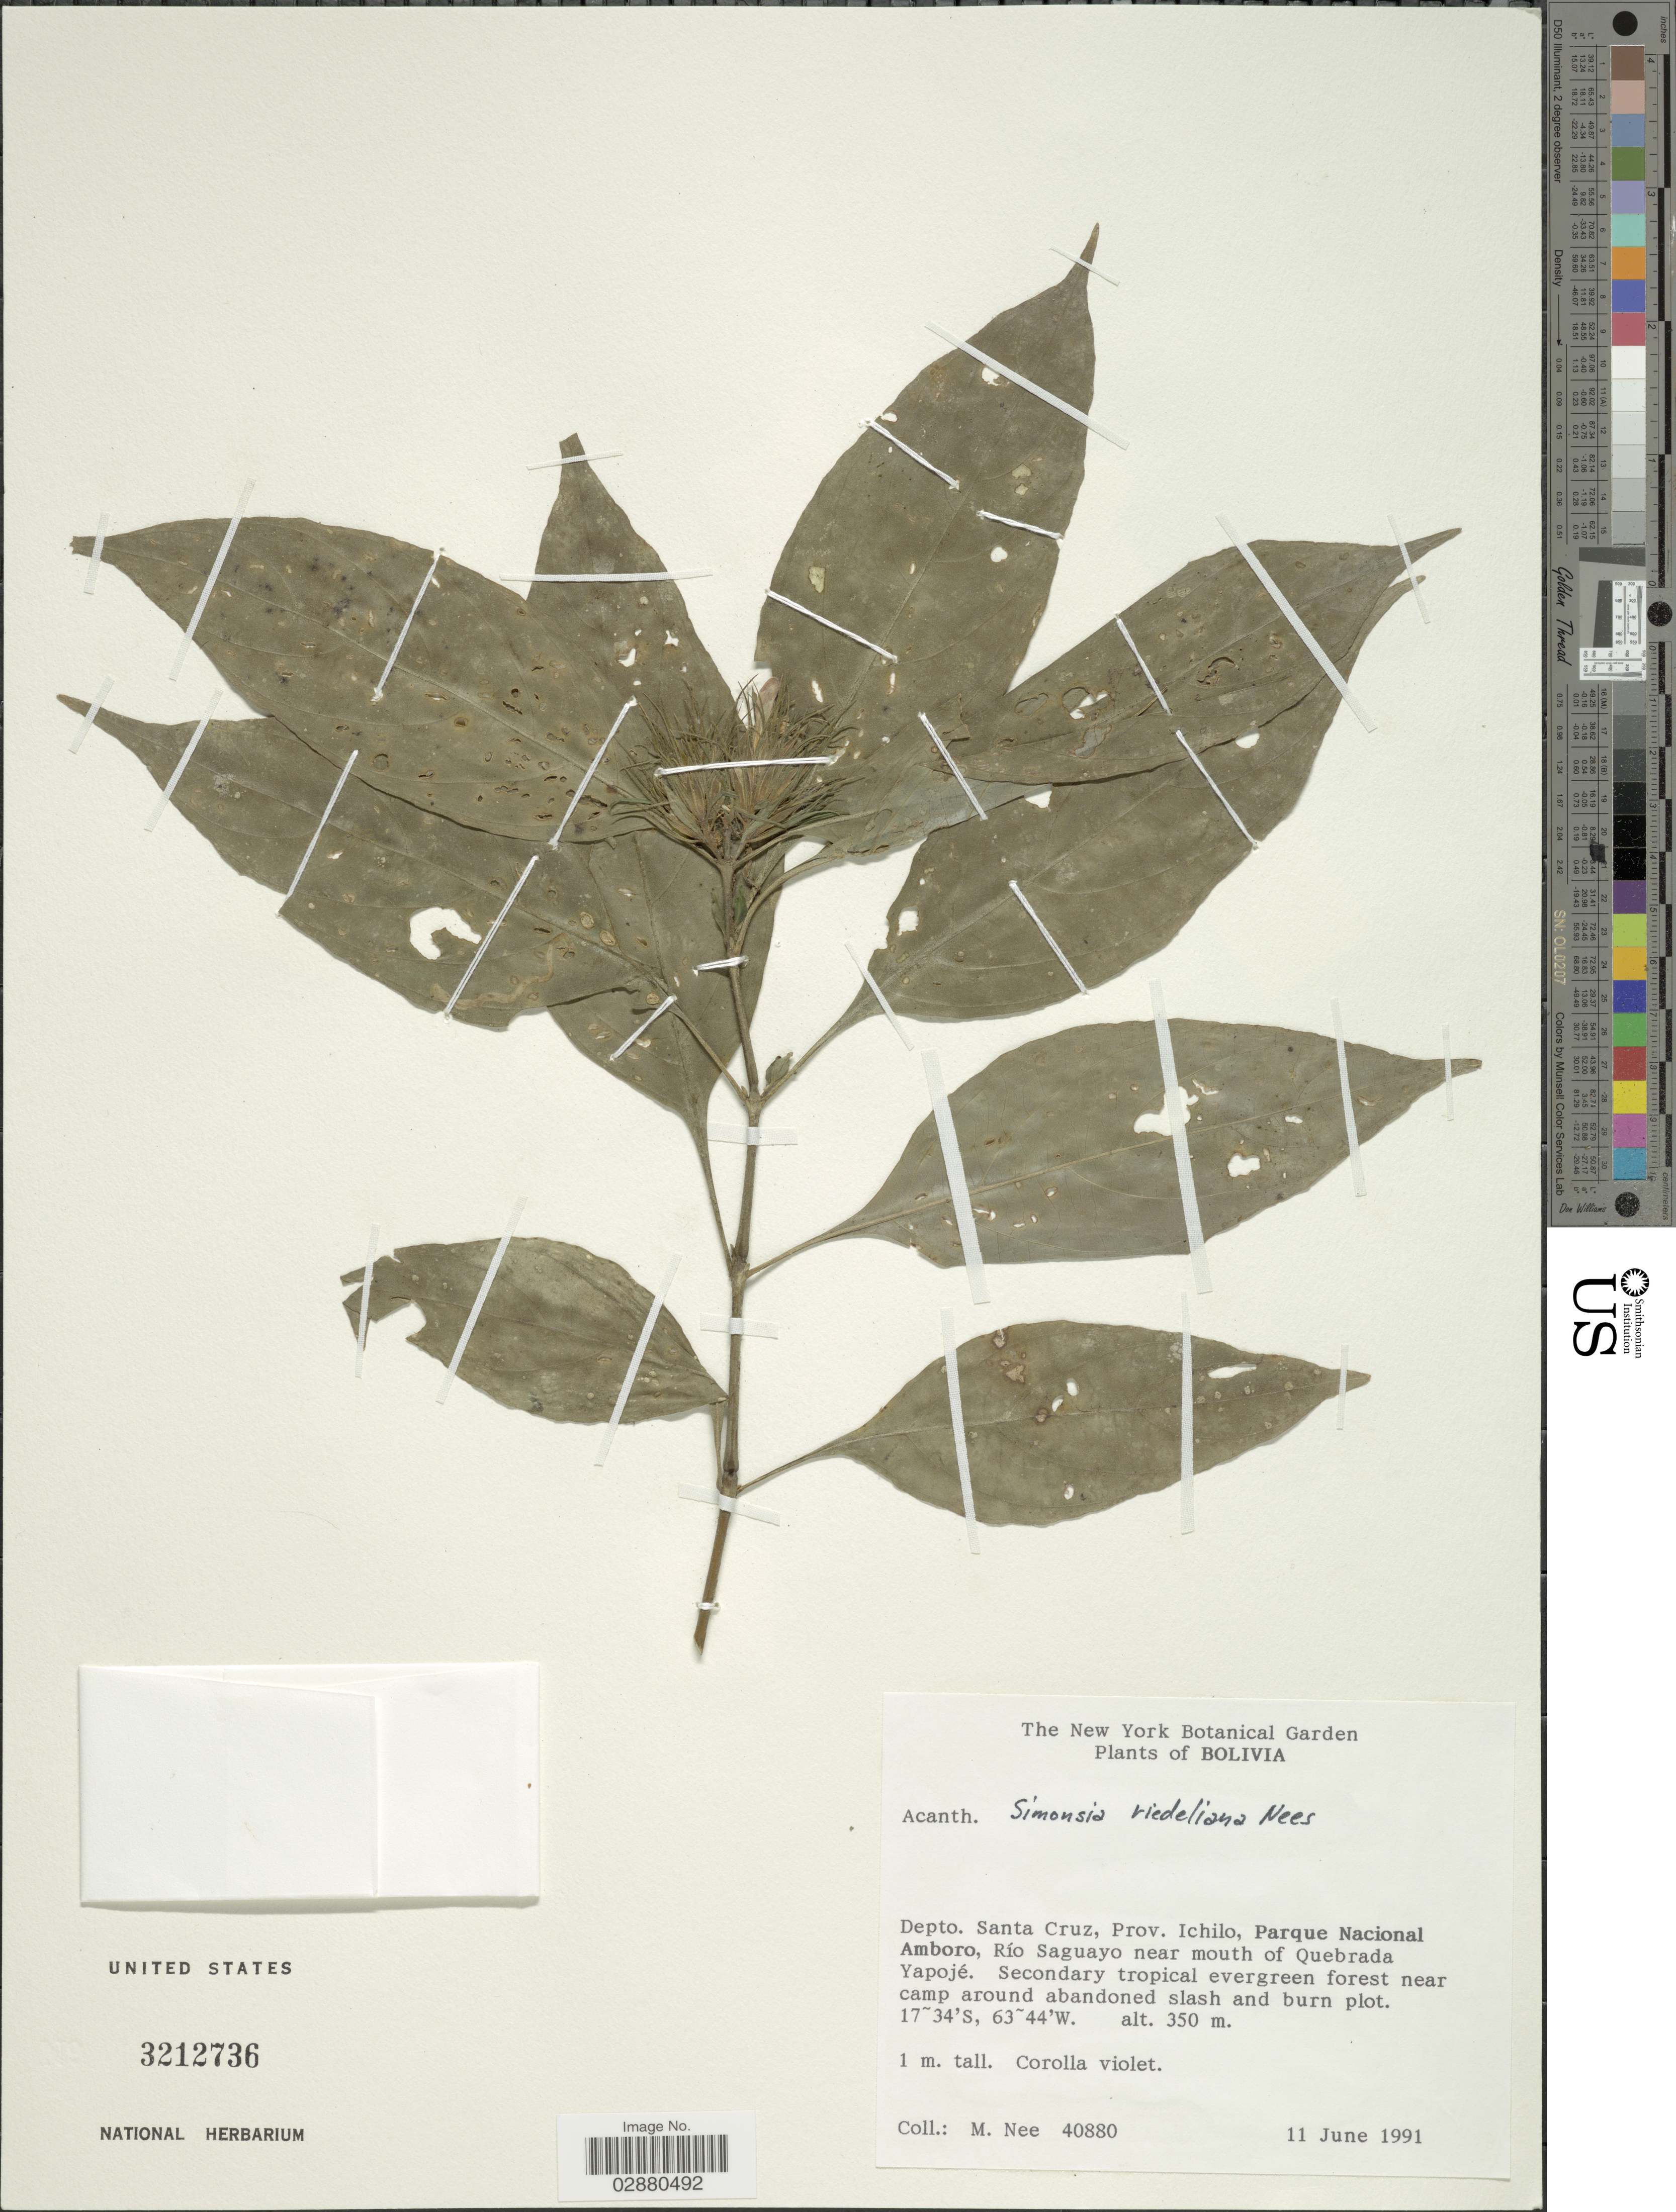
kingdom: Plantae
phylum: Tracheophyta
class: Magnoliopsida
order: Lamiales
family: Acanthaceae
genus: Justicia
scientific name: Justicia riedeliana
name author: (Nees) V.A.W. Graham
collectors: M. Nee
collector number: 40880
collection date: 1991-06-11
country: Argentina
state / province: Santa Cruz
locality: Depto. Santa Cruz, Prov. Ichilo, Parque Nacional Amboro, Río Saguayo near mouth of Quebrada Yapojé.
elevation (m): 350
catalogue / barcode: US 3212736